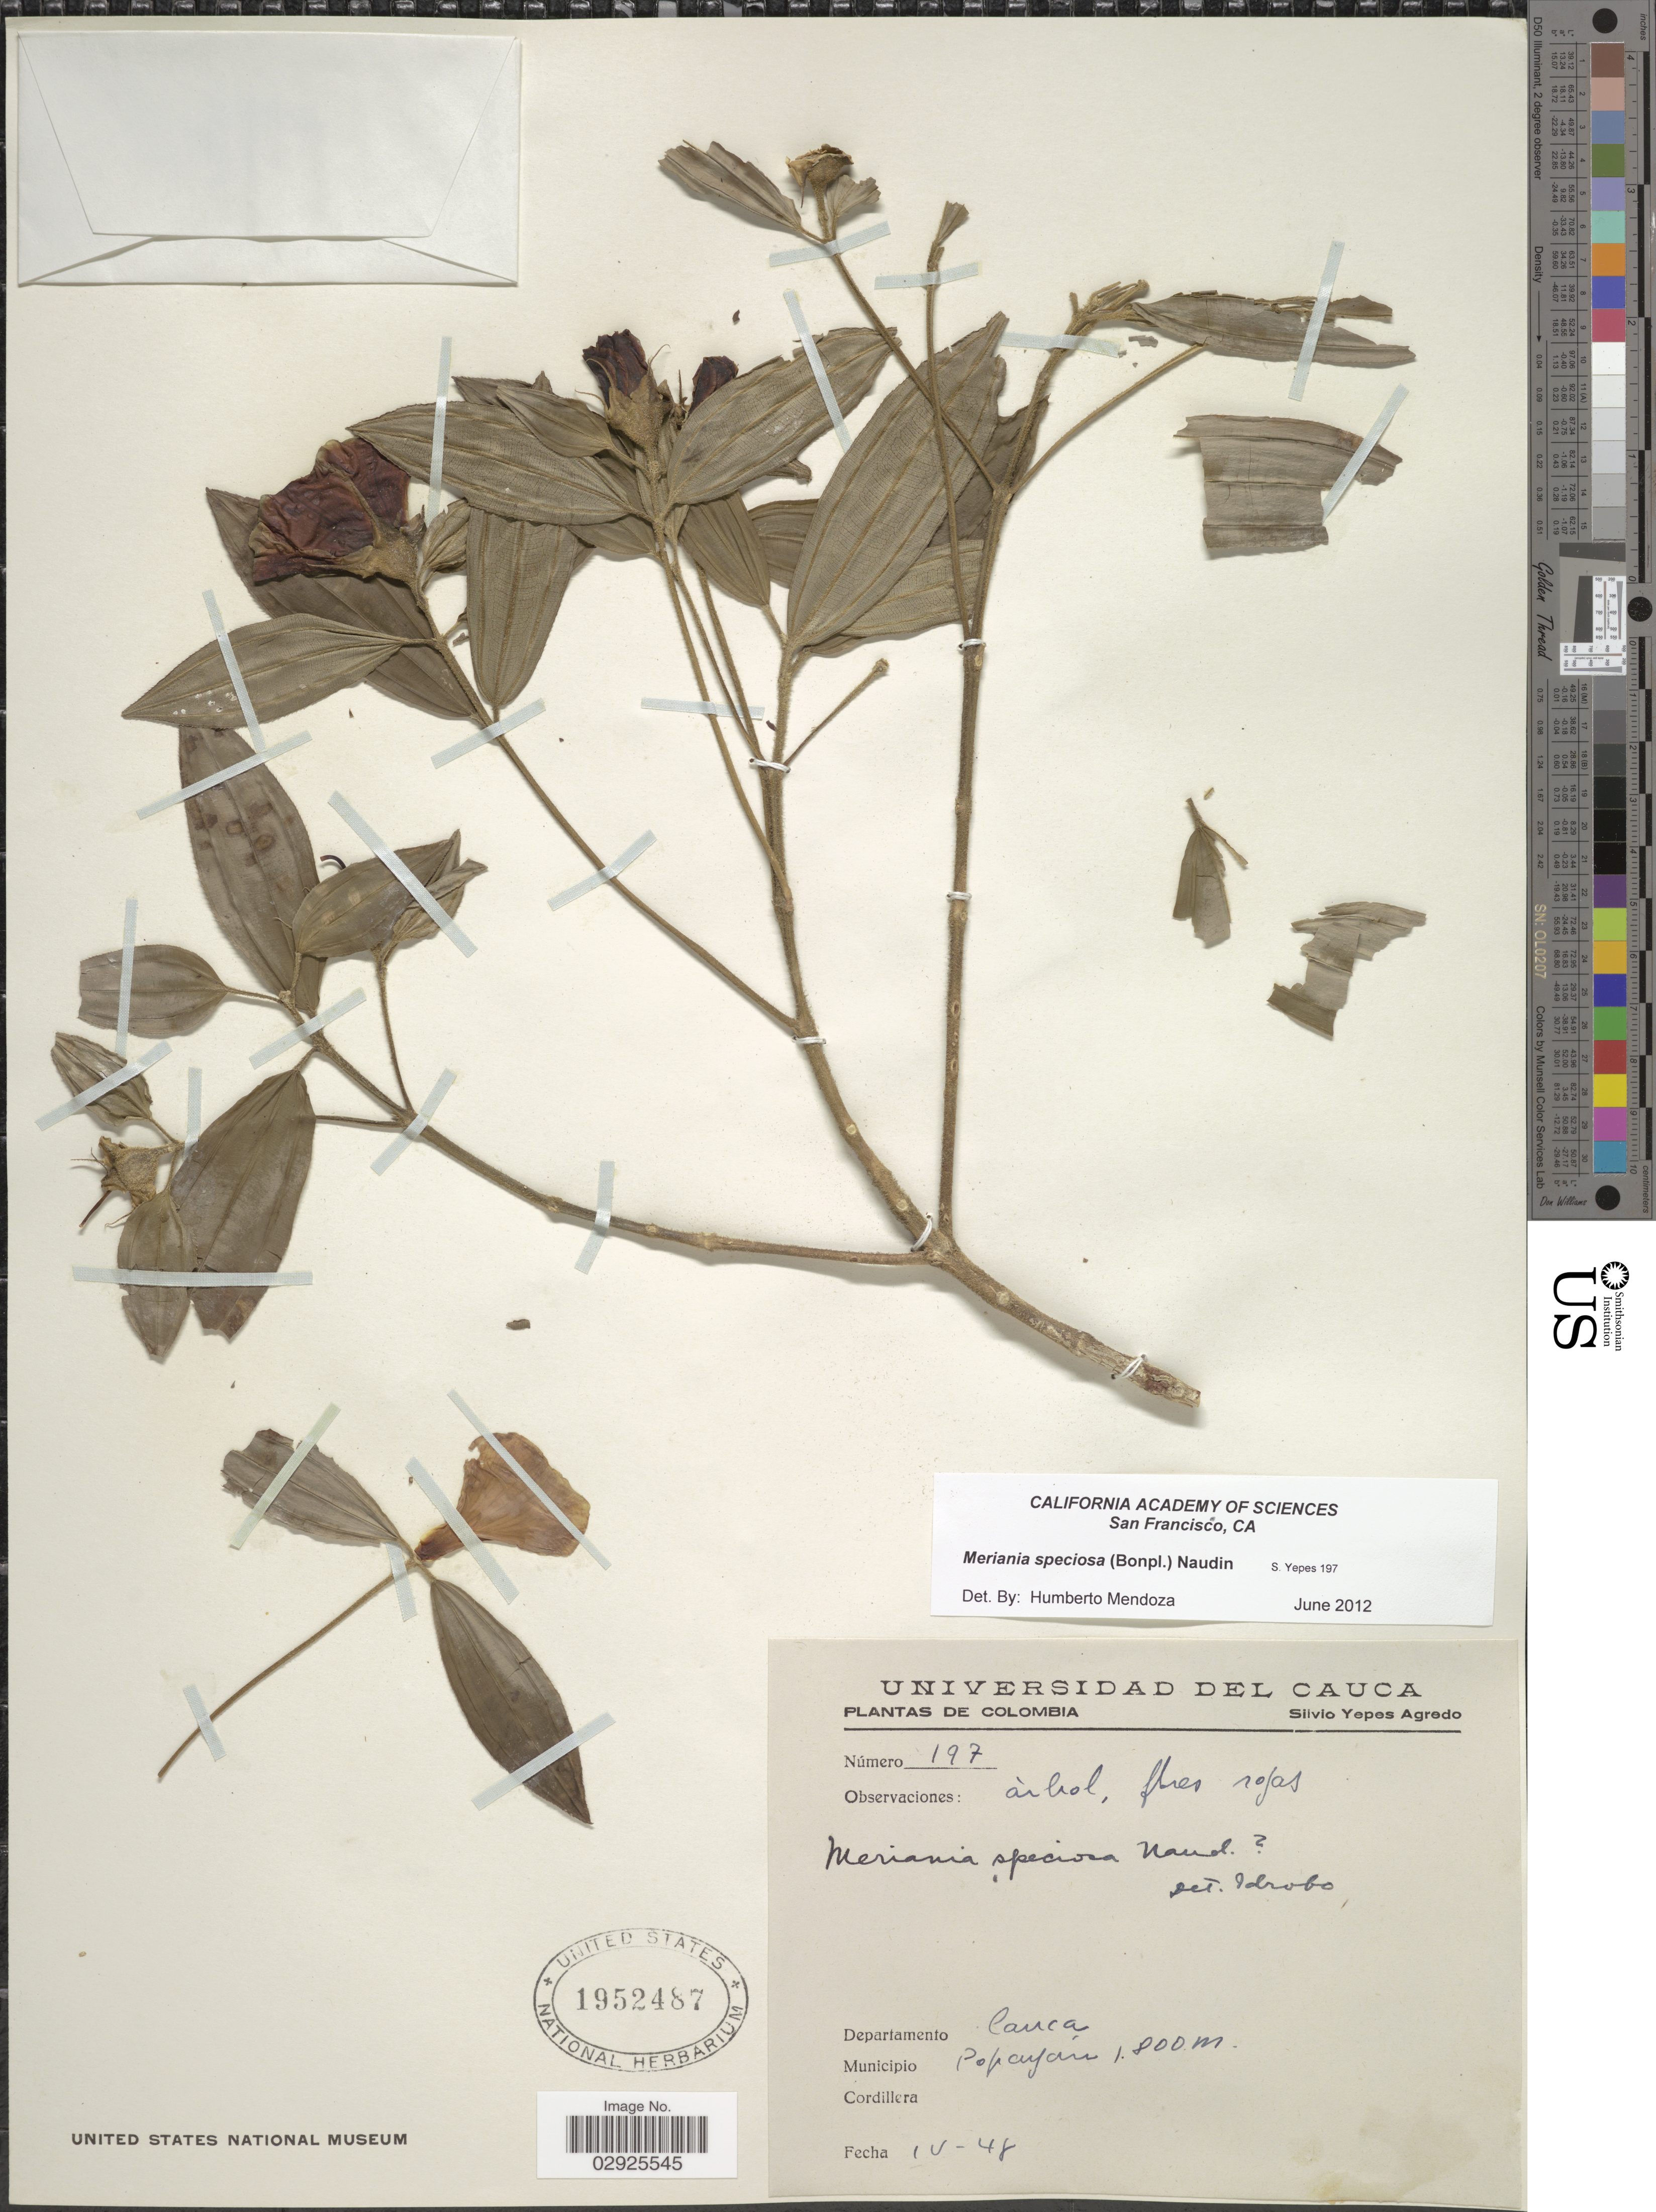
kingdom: Plantae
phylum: Tracheophyta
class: Magnoliopsida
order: Myrtales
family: Melastomataceae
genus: Meriania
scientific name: Meriania speciosa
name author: (Bonpl.) Naudin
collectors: S. Yepes-Agredo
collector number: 197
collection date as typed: Transcribed d/m/y: /4/48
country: Colombia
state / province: Cauca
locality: Departamento Cauca, Municipio Popayán.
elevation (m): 1800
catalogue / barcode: US 1952487